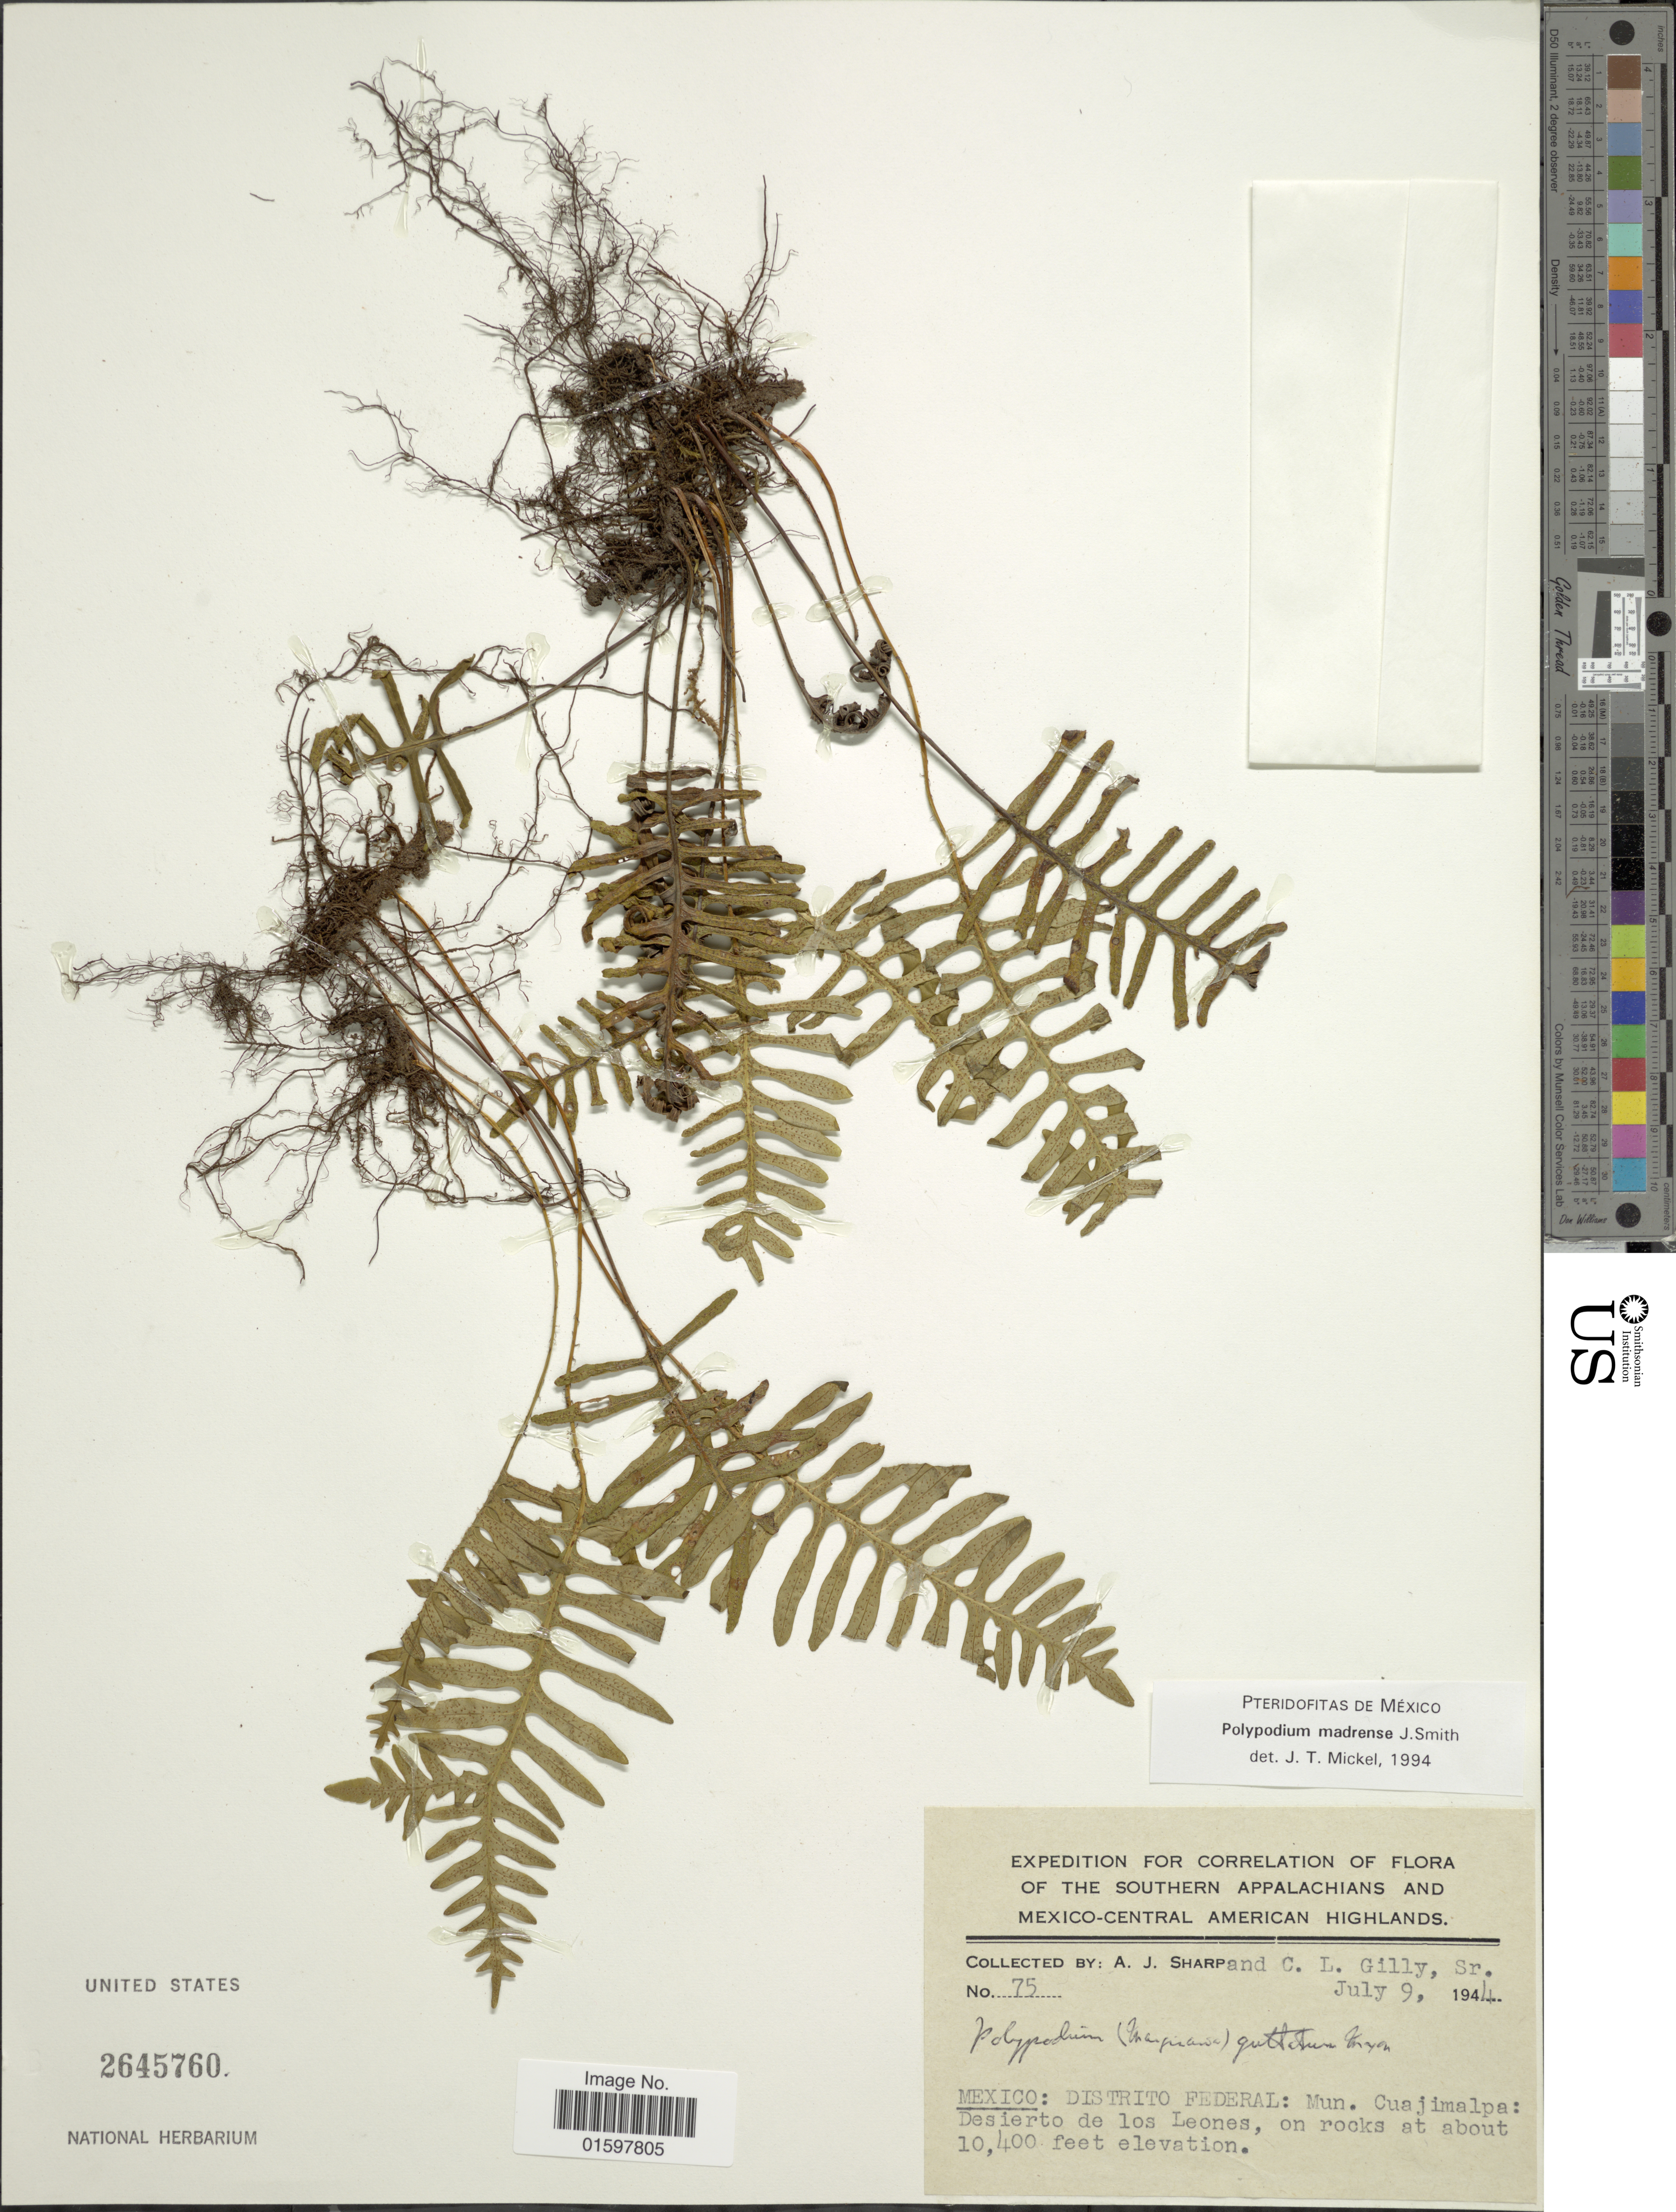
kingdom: Plantae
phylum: Tracheophyta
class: Polypodiopsida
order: Polypodiales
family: Polypodiaceae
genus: Pleopeltis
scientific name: Pleopeltis madrense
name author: (J. Sm.) A.R. Sm. & Tejero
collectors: A. J. Sharp & C. Gilly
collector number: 75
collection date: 1944-07-09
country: Mexico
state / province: Distrito Federal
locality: Mun. Cuajimalpa: Desierto de los Leones.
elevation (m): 3170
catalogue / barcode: US 2645760